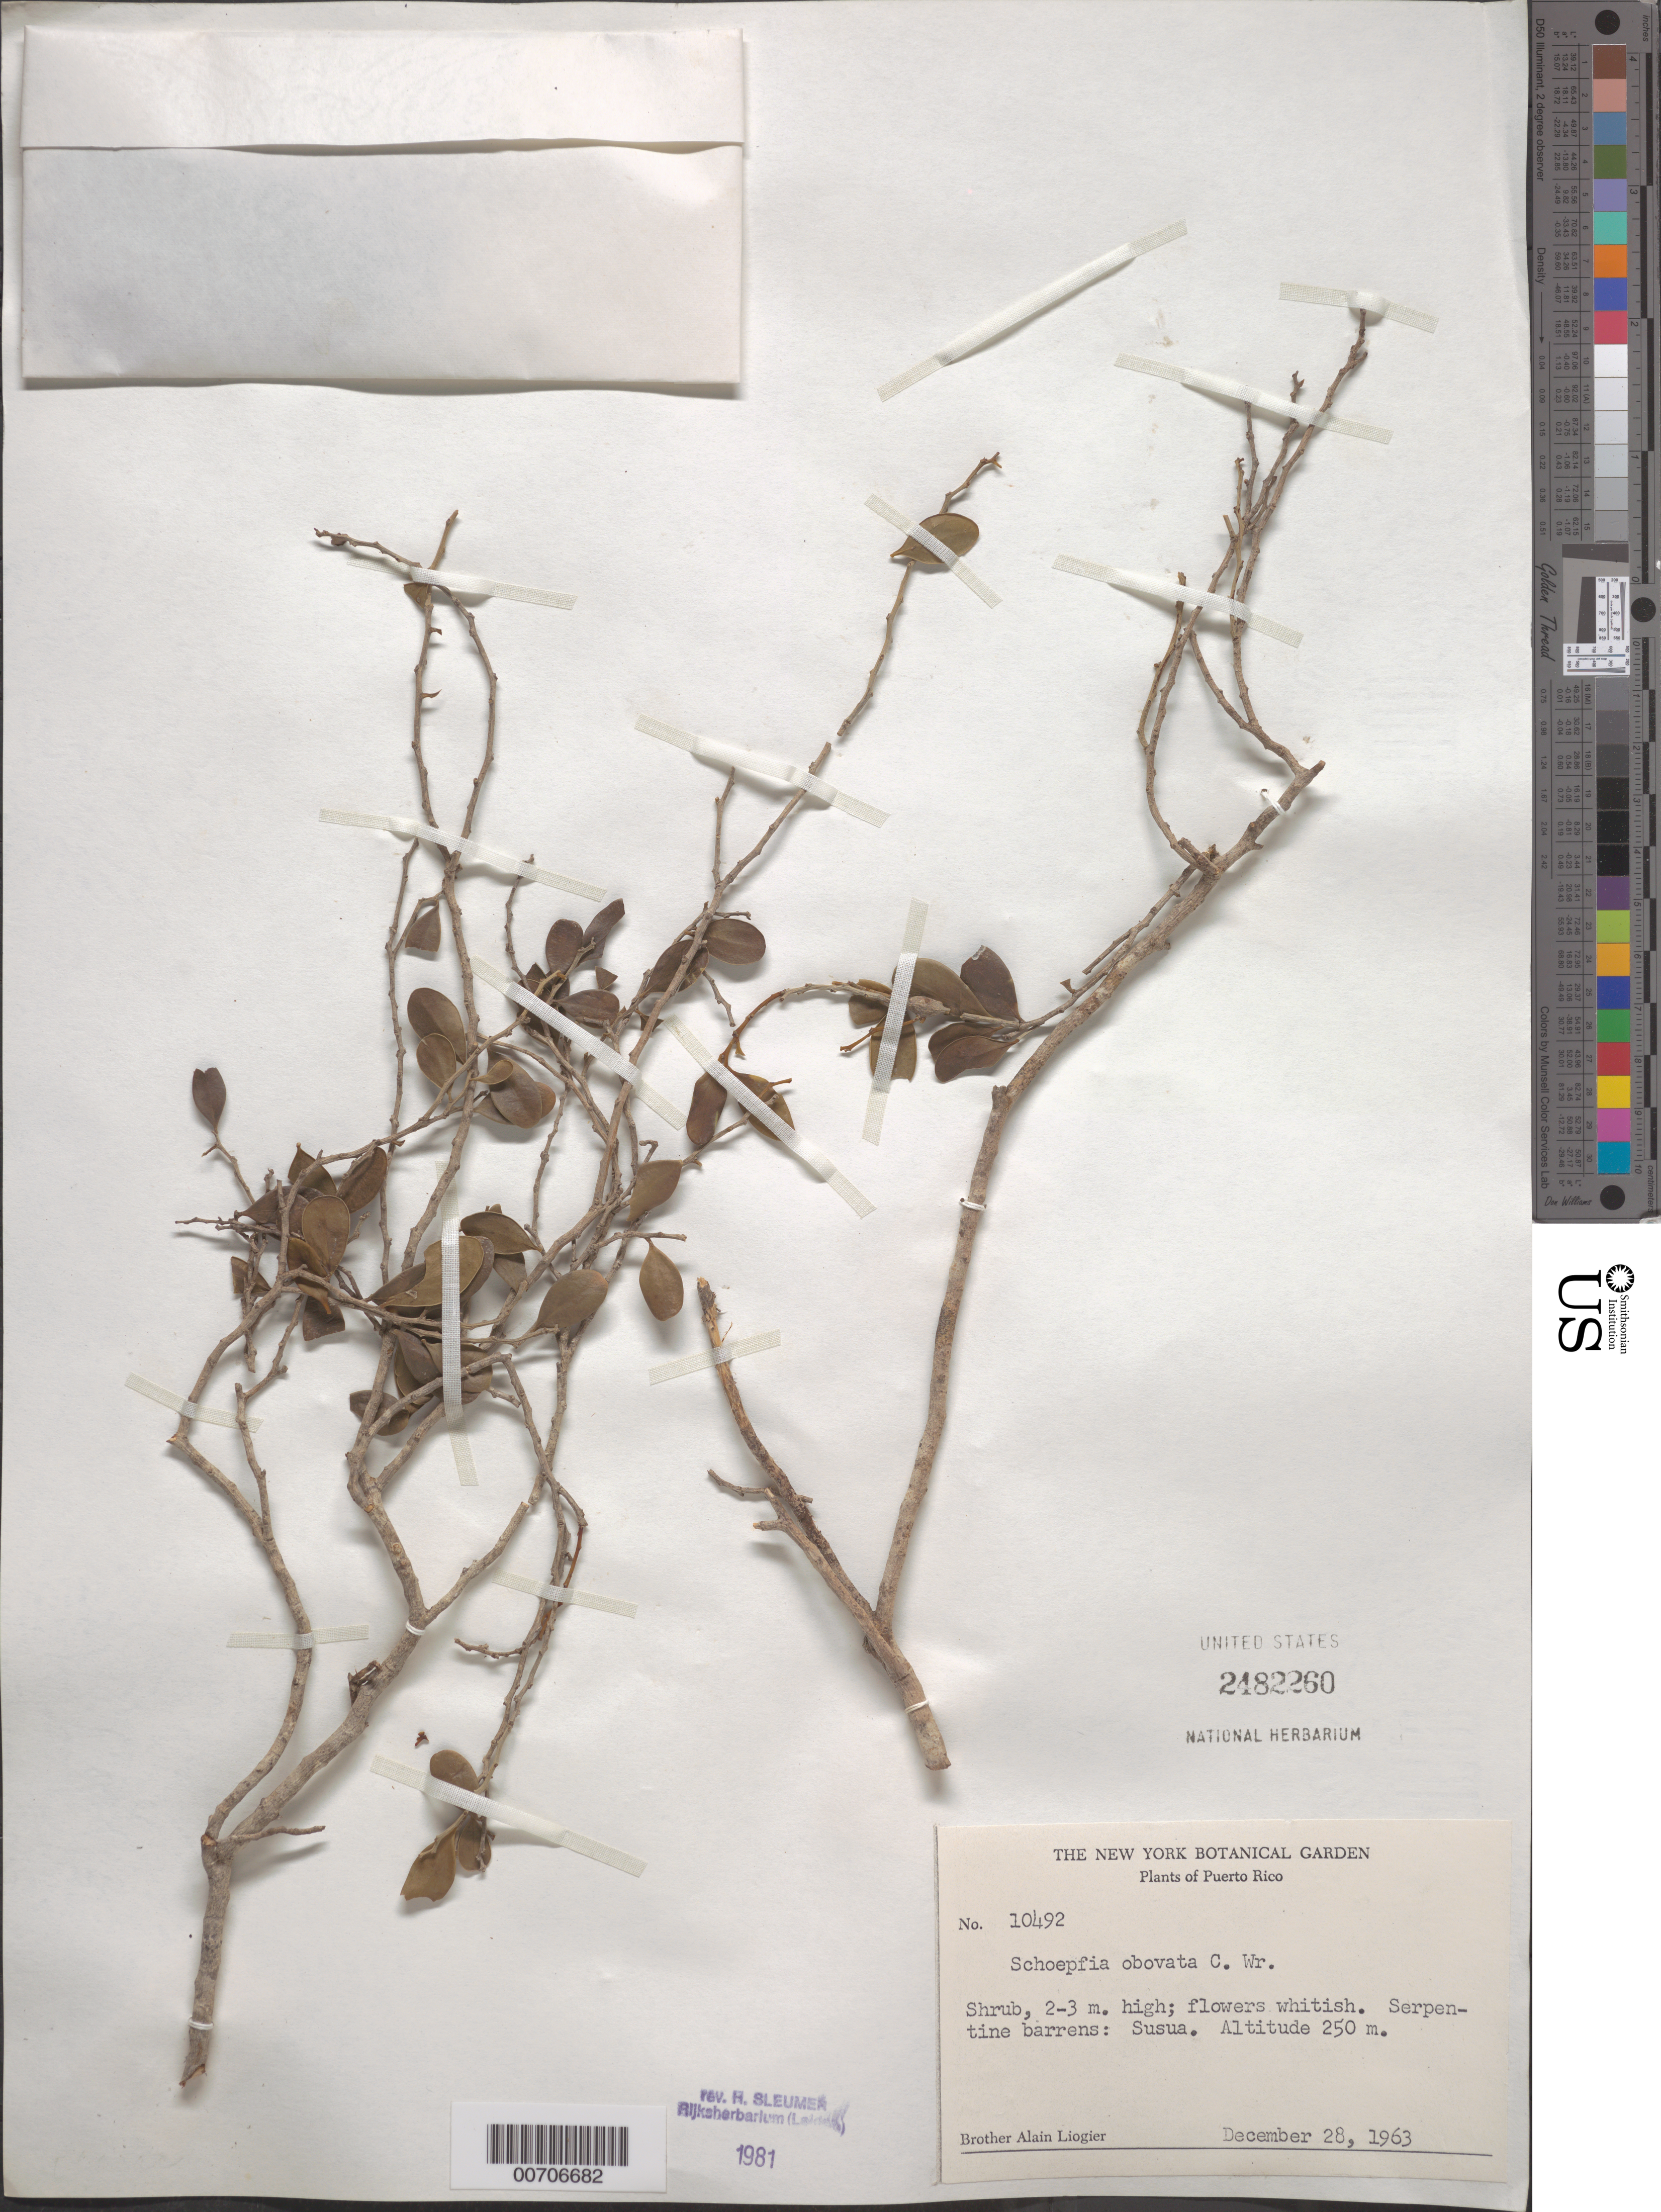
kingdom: Plantae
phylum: Tracheophyta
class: Magnoliopsida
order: Santalales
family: Schoepfiaceae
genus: Schoepfia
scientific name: Schoepfia obovata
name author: C. Wright in Sauvalle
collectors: A. H. Liogier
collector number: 10492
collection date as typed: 28 Dec 1963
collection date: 1963-12-28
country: Puerto Rico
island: Greater Antilles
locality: Susua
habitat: Serpentine barrens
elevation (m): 250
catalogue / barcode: US 2482260